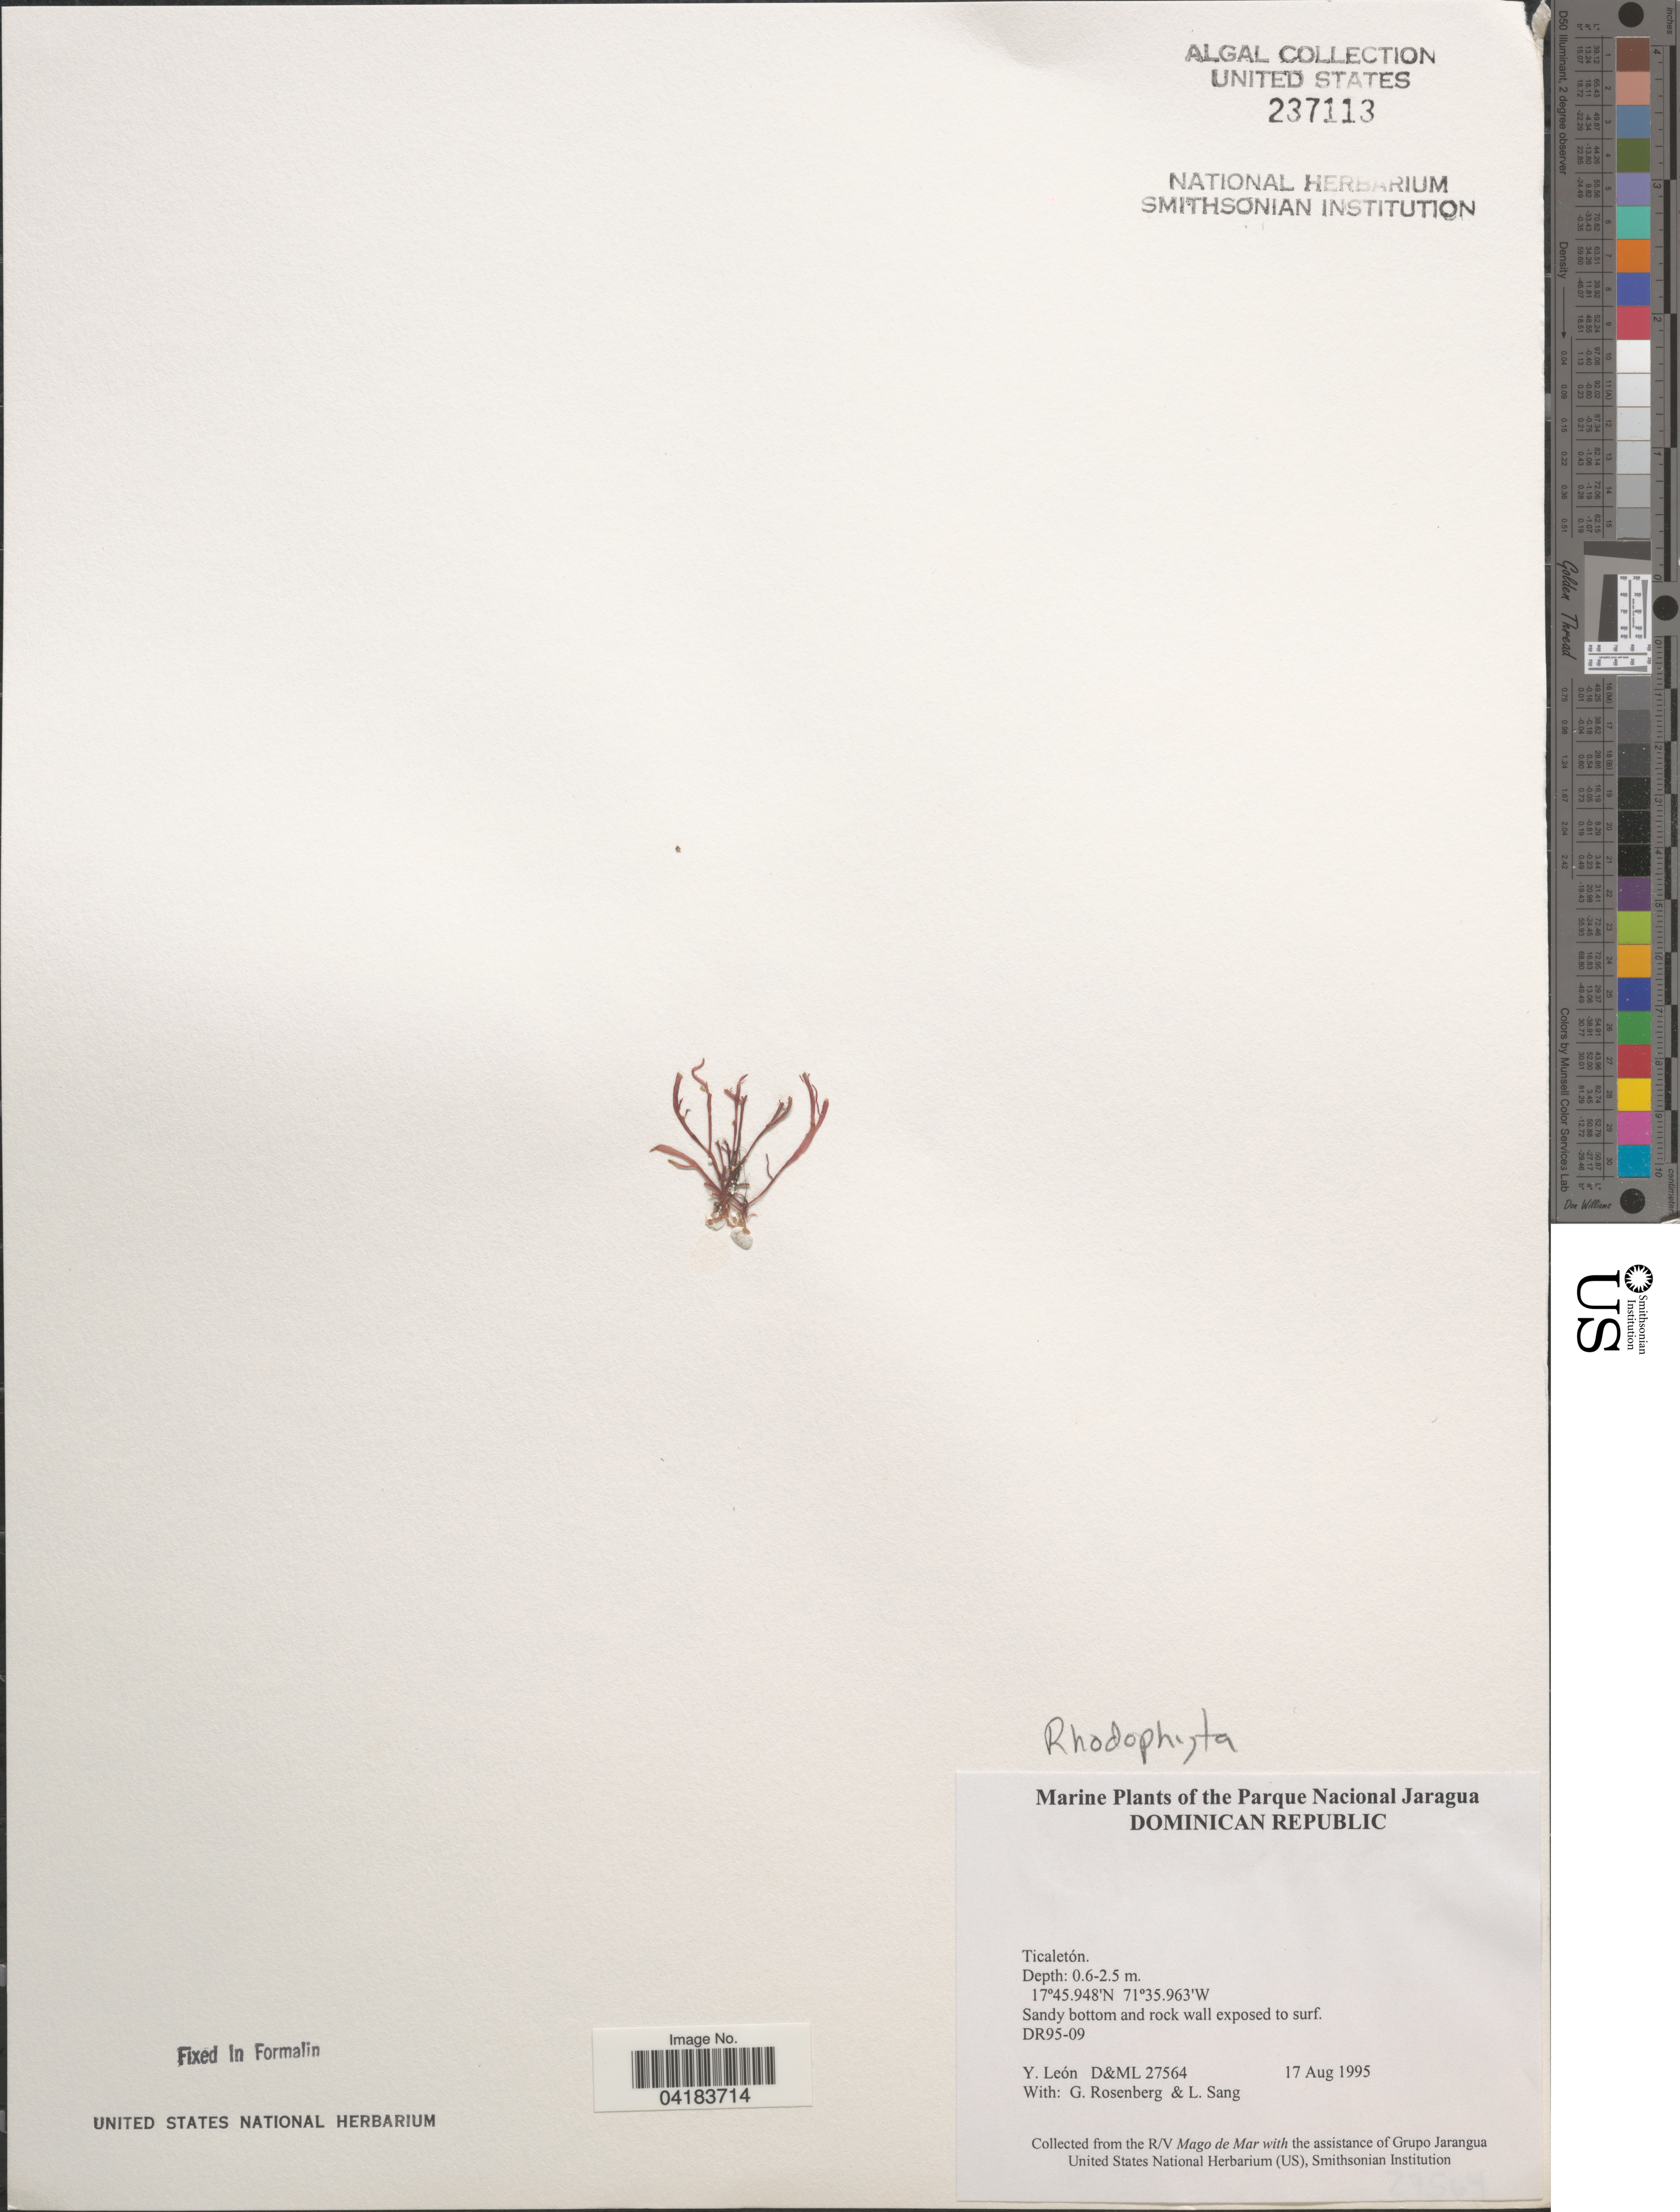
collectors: Y. León, G. Rosenberg & L. Sang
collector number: D&ML27564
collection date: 1995-08-17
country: Dominican Republic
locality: Parque Nacional Jaragua. Ticaletón.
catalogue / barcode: US 237113